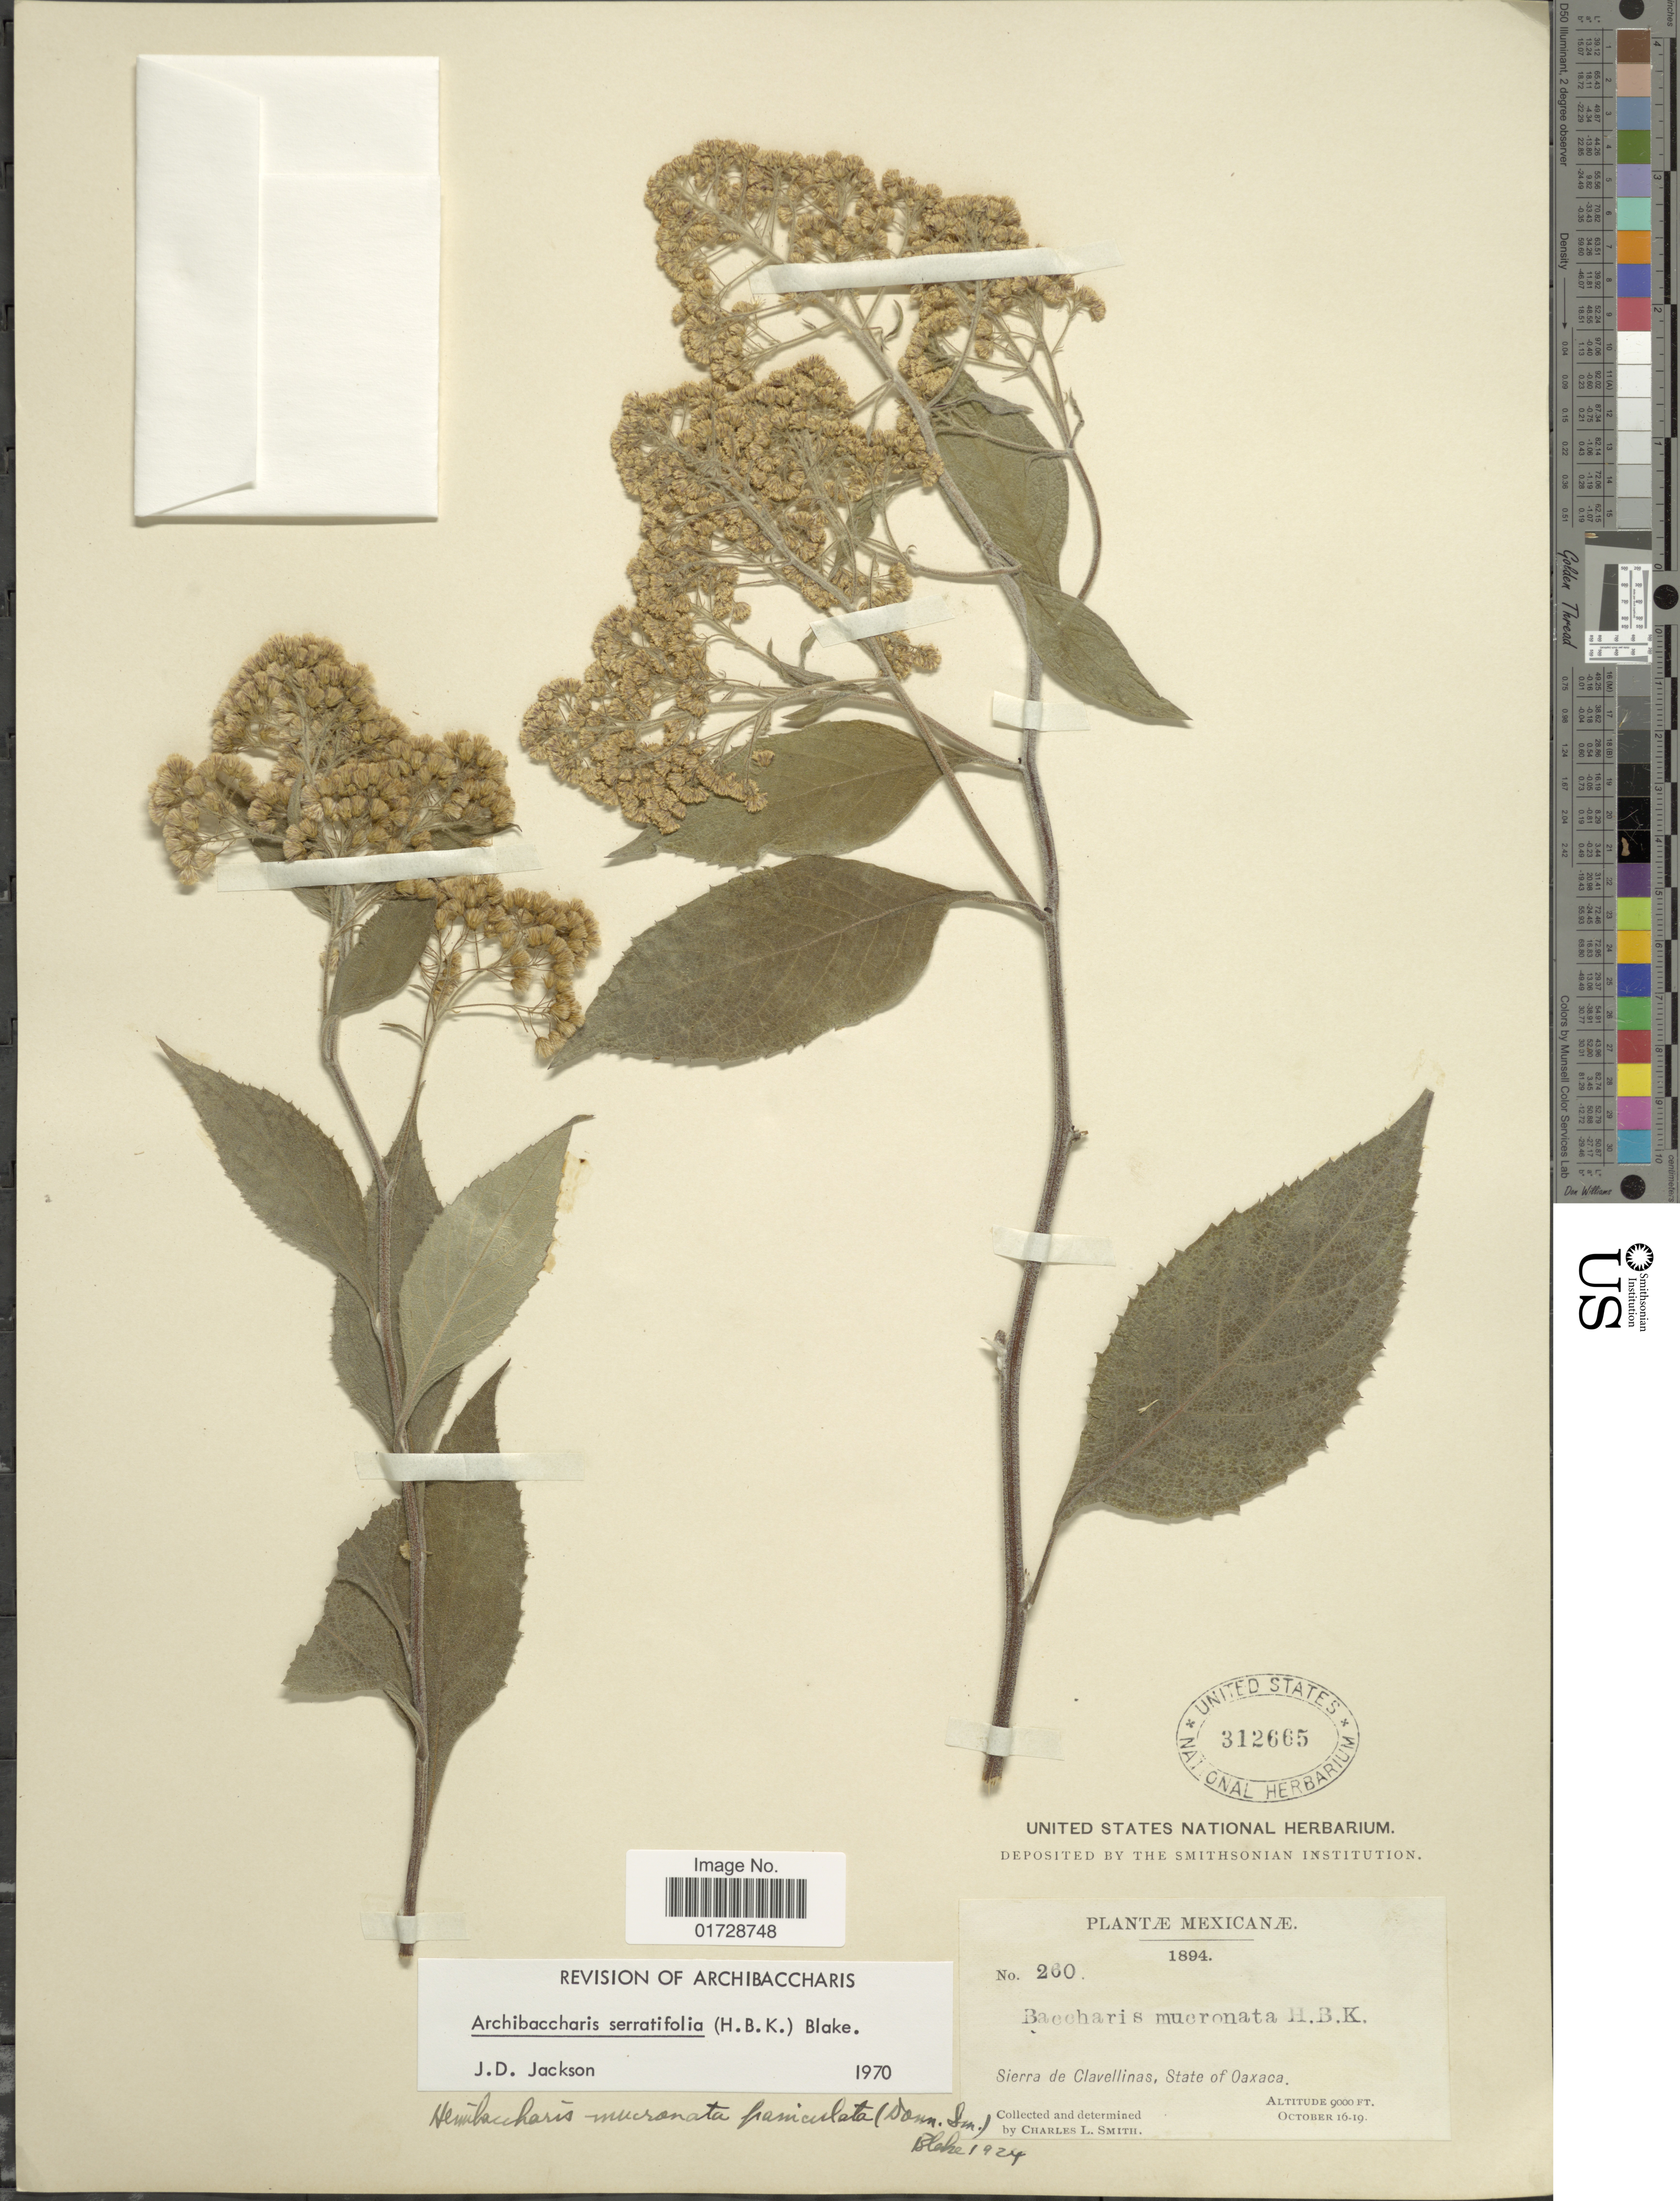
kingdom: Plantae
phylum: Tracheophyta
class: Magnoliopsida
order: Asterales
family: Asteraceae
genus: Archibaccharis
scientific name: Archibaccharis serratifolia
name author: (Kunth) S.F. Blake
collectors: C. L. Smith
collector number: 260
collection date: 1894-10-16/1894-10-19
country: Mexico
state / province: Oaxaca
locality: Sierra de Clavellinas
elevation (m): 2743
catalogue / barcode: US 312665